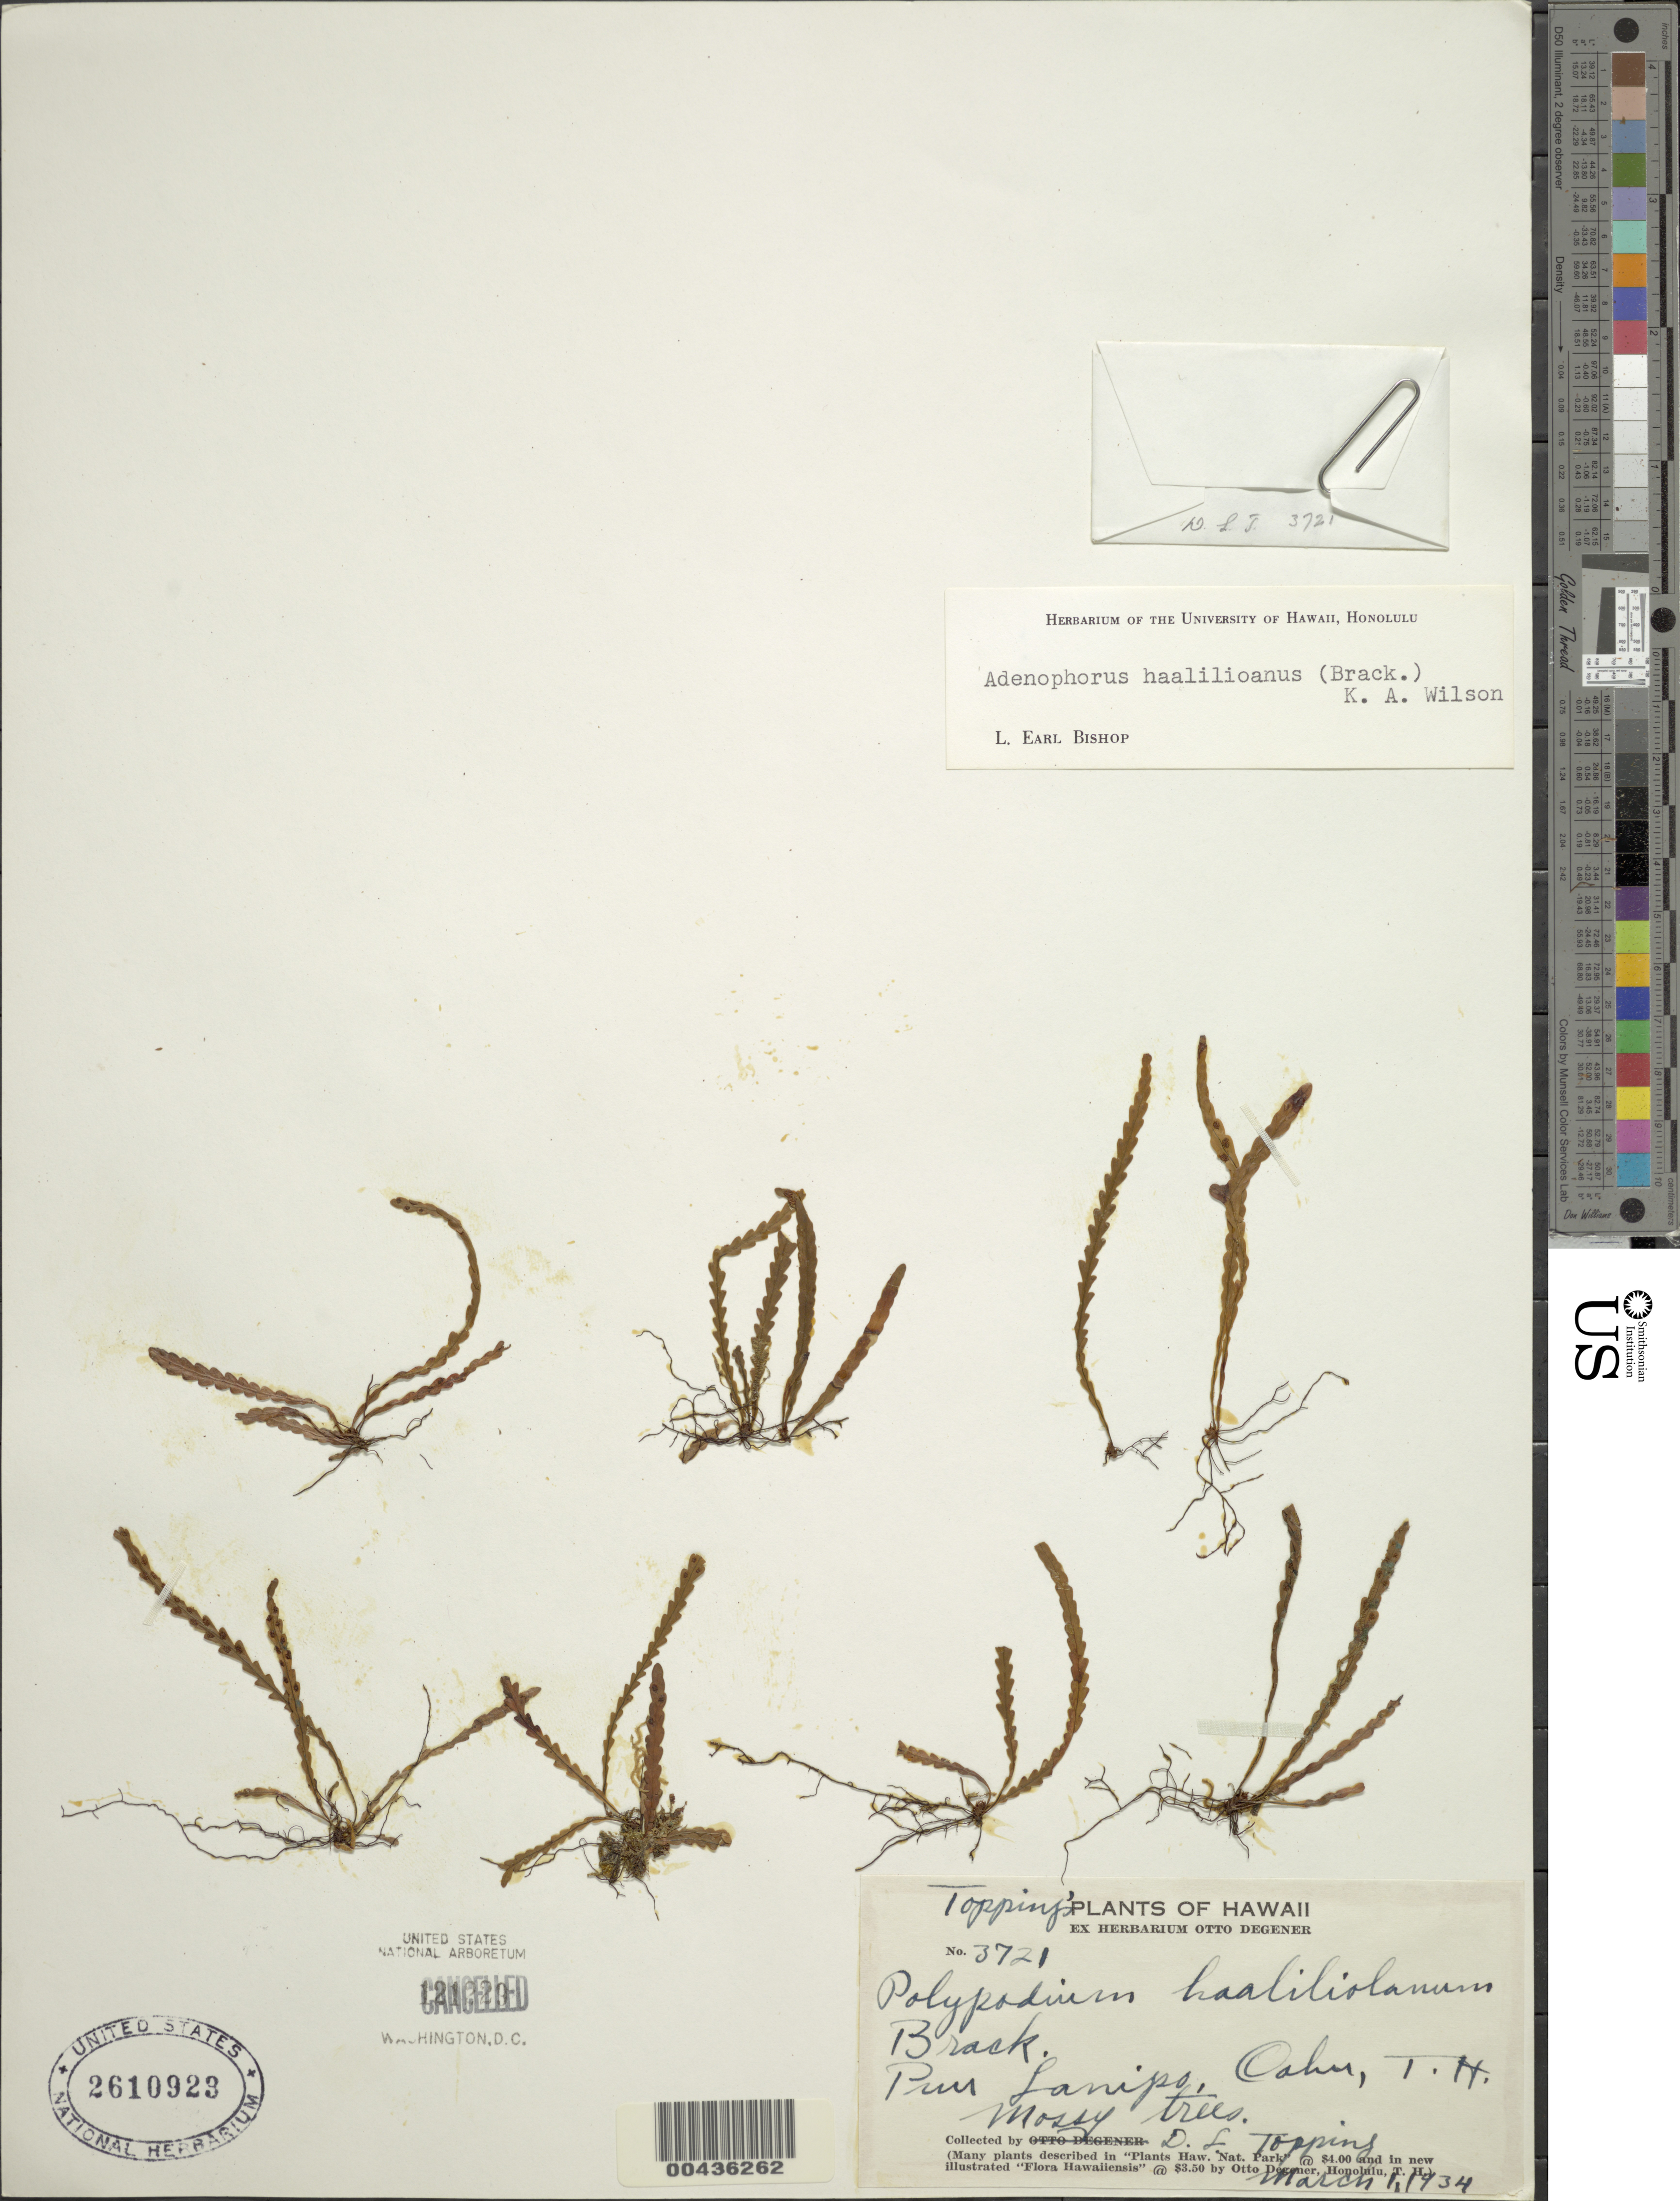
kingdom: Plantae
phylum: Tracheophyta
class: Polypodiopsida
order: Polypodiales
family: Polypodiaceae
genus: Adenophorus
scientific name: Adenophorus haalilioanus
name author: (Brack.) K.A. Wilson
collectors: D. L. Topping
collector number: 3721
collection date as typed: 1 Mar 1934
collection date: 1934-03-01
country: United States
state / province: Hawaii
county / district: Honolulu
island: Oahu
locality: Puu Lanipo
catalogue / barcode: US 2610923